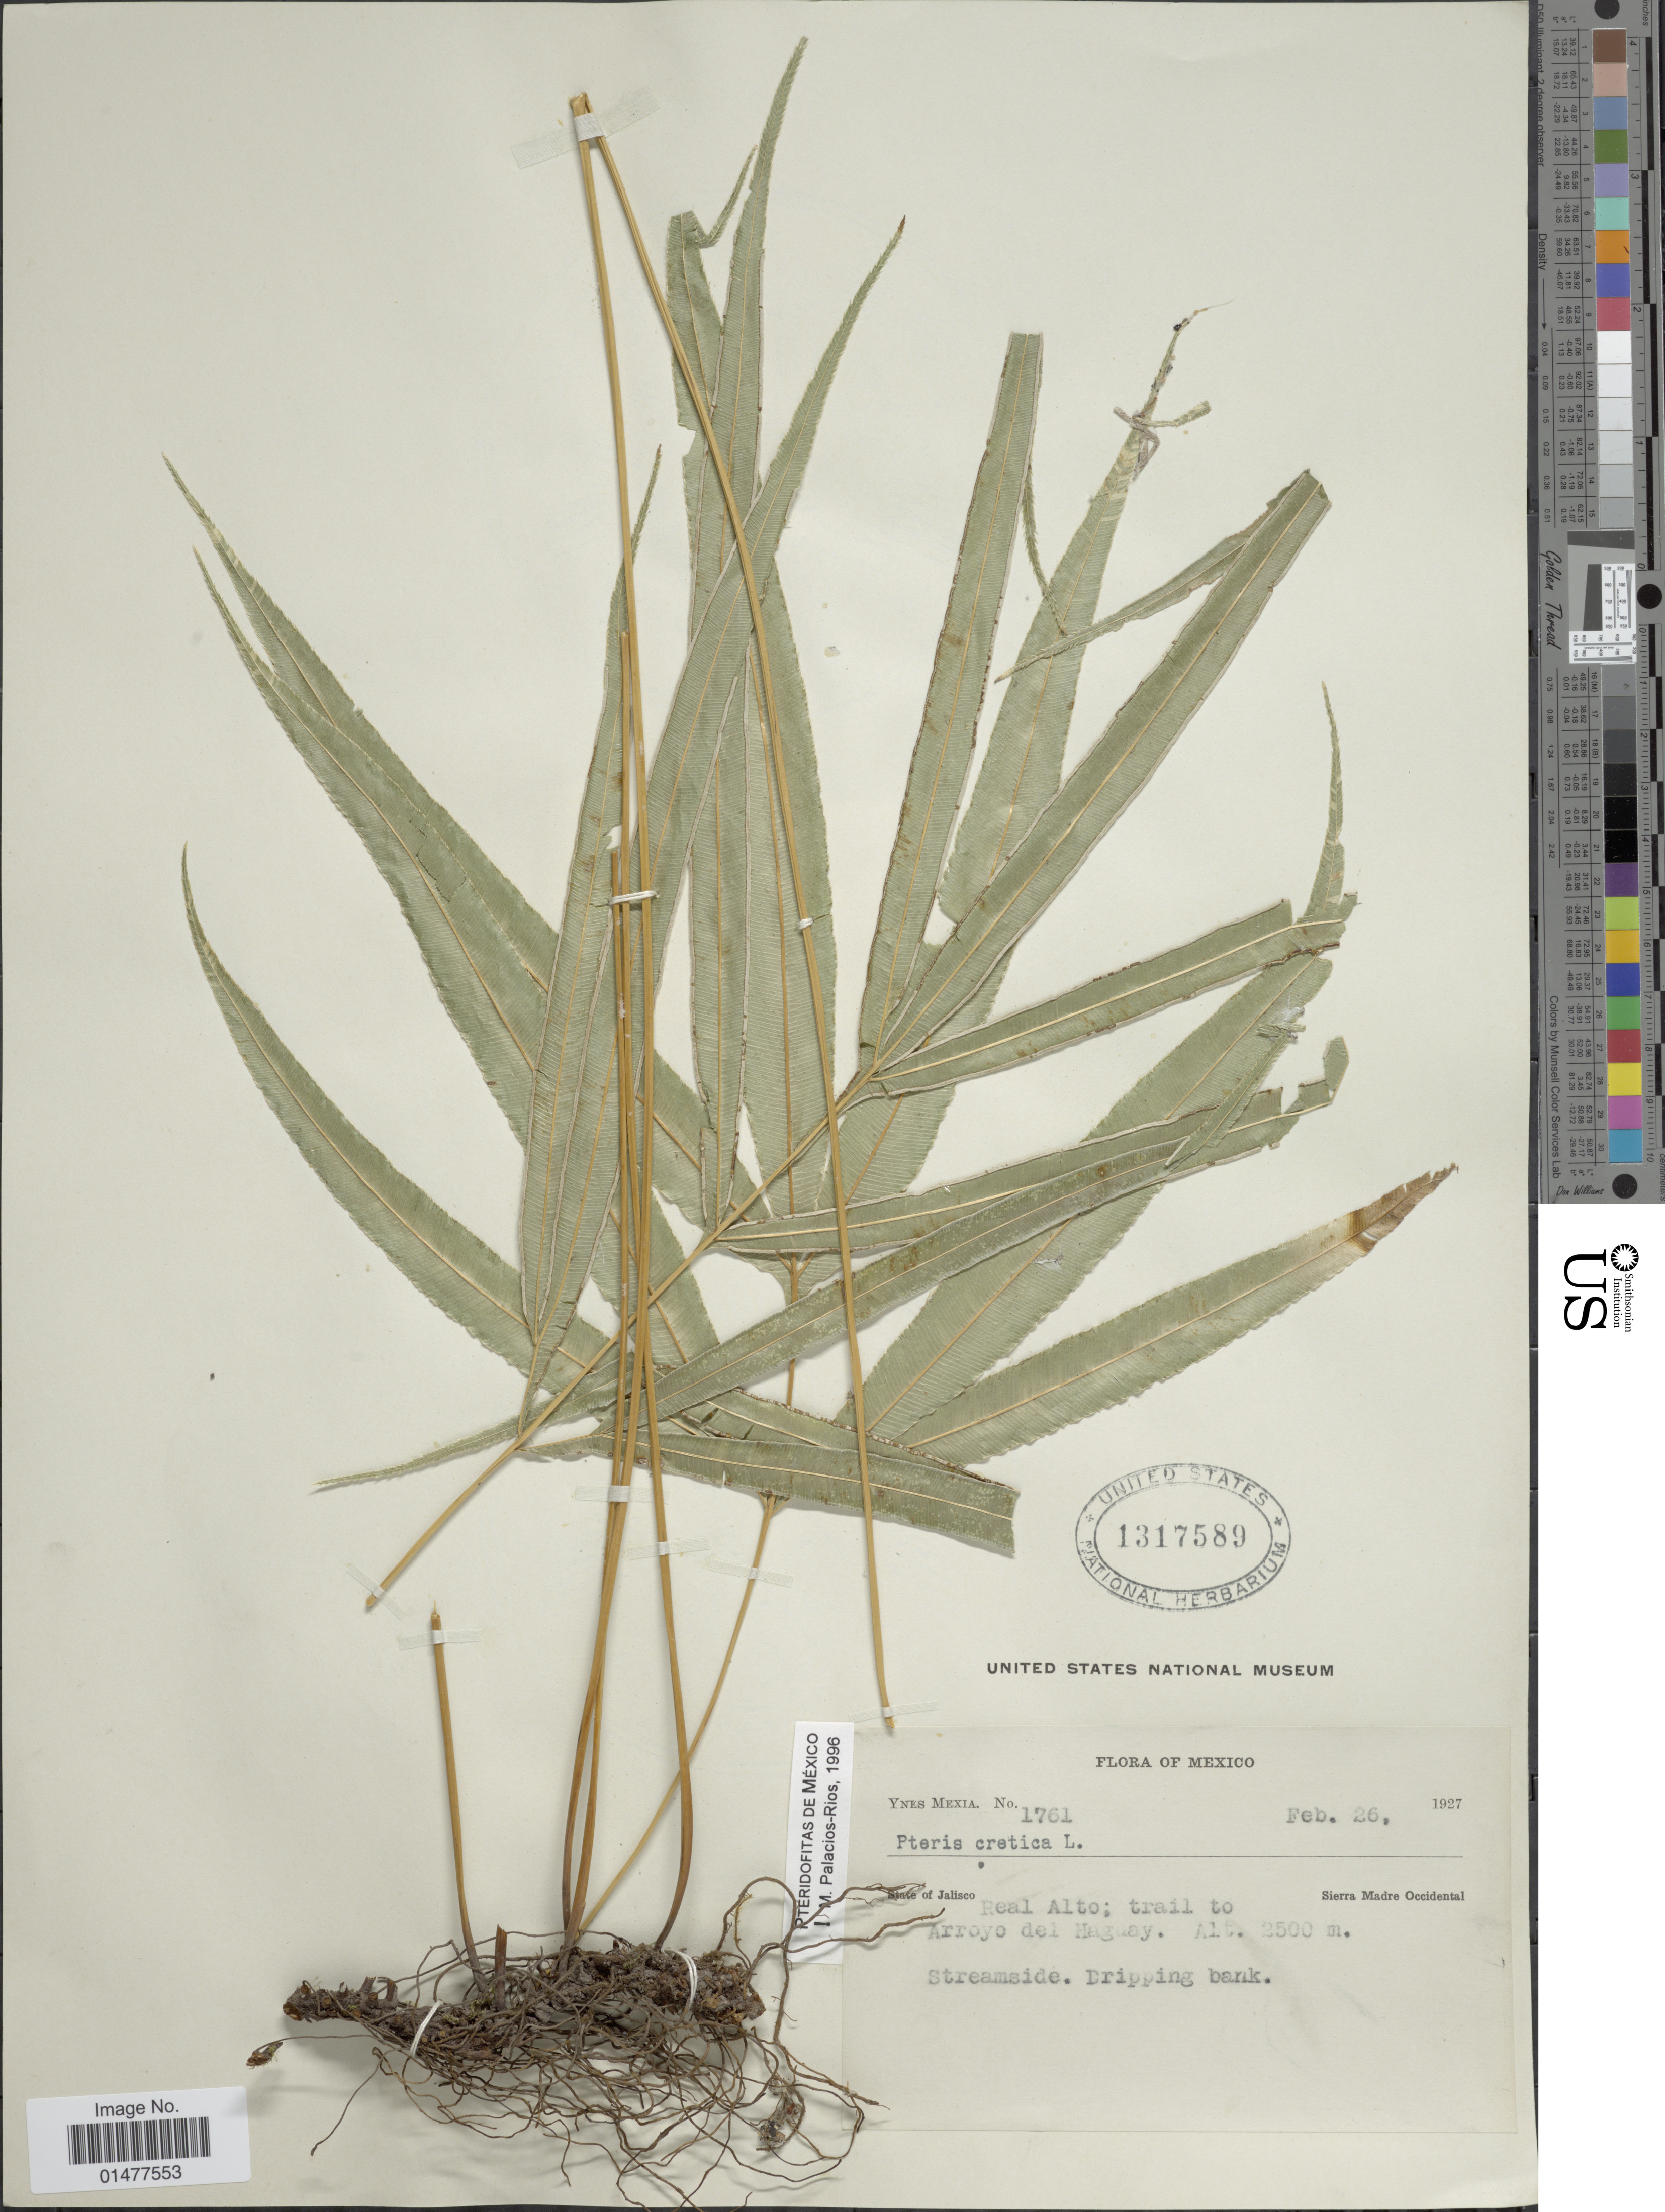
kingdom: Plantae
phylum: Tracheophyta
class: Polypodiopsida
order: Polypodiales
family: Pteridaceae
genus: Pteris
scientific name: Pteris cretica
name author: L.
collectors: Y. Mexia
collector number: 1761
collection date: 1927-02-26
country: Mexico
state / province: Jalisco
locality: Sierra Madre Occidental, Real Alto; trail to Arroyo del Hauguay.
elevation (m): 2500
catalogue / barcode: US 1317589